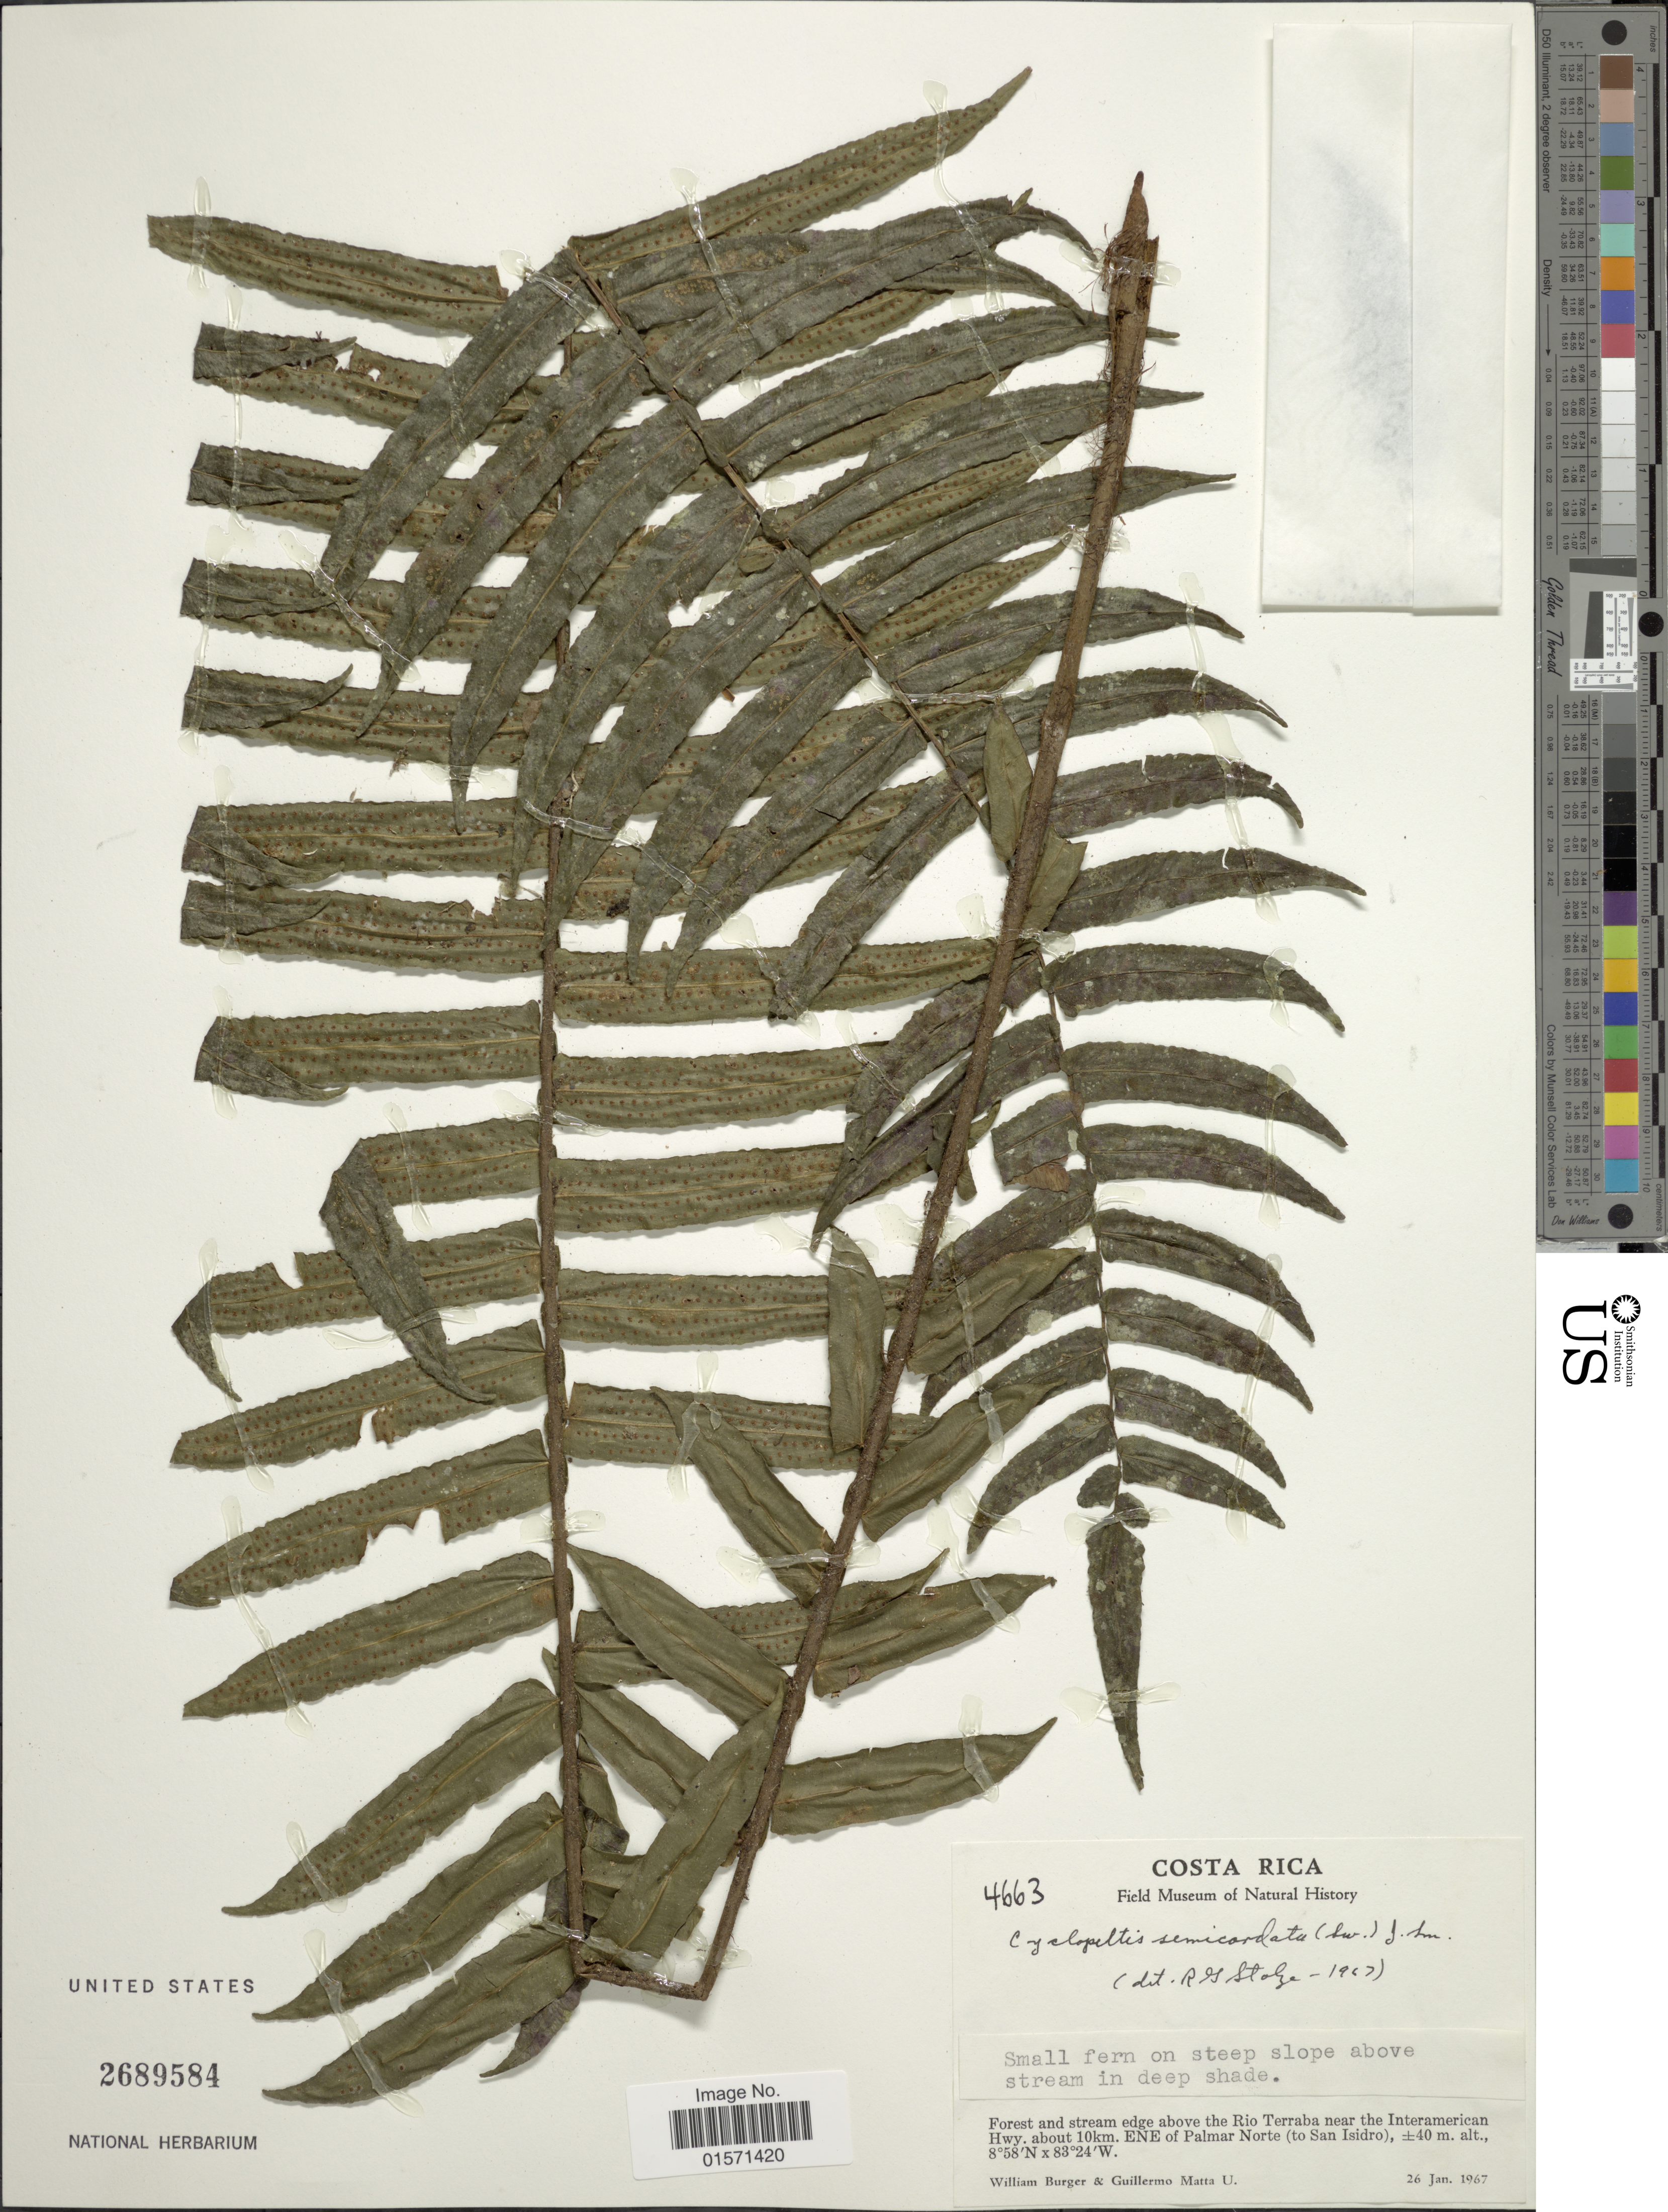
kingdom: Plantae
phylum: Tracheophyta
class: Polypodiopsida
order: Polypodiales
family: Lomariopsidaceae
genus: Cyclopeltis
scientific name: Cyclopeltis semicordata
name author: (Sw.) J. Sm.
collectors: W. Burger & G. Matta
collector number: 4663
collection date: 1967-01-26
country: Costa Rica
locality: Forest and stream edge above the Rio Terraba near the Interamrican Hwy. about 10 km ENE of Palmar Norte (to San Isidro)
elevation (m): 40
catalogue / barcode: US 2689584